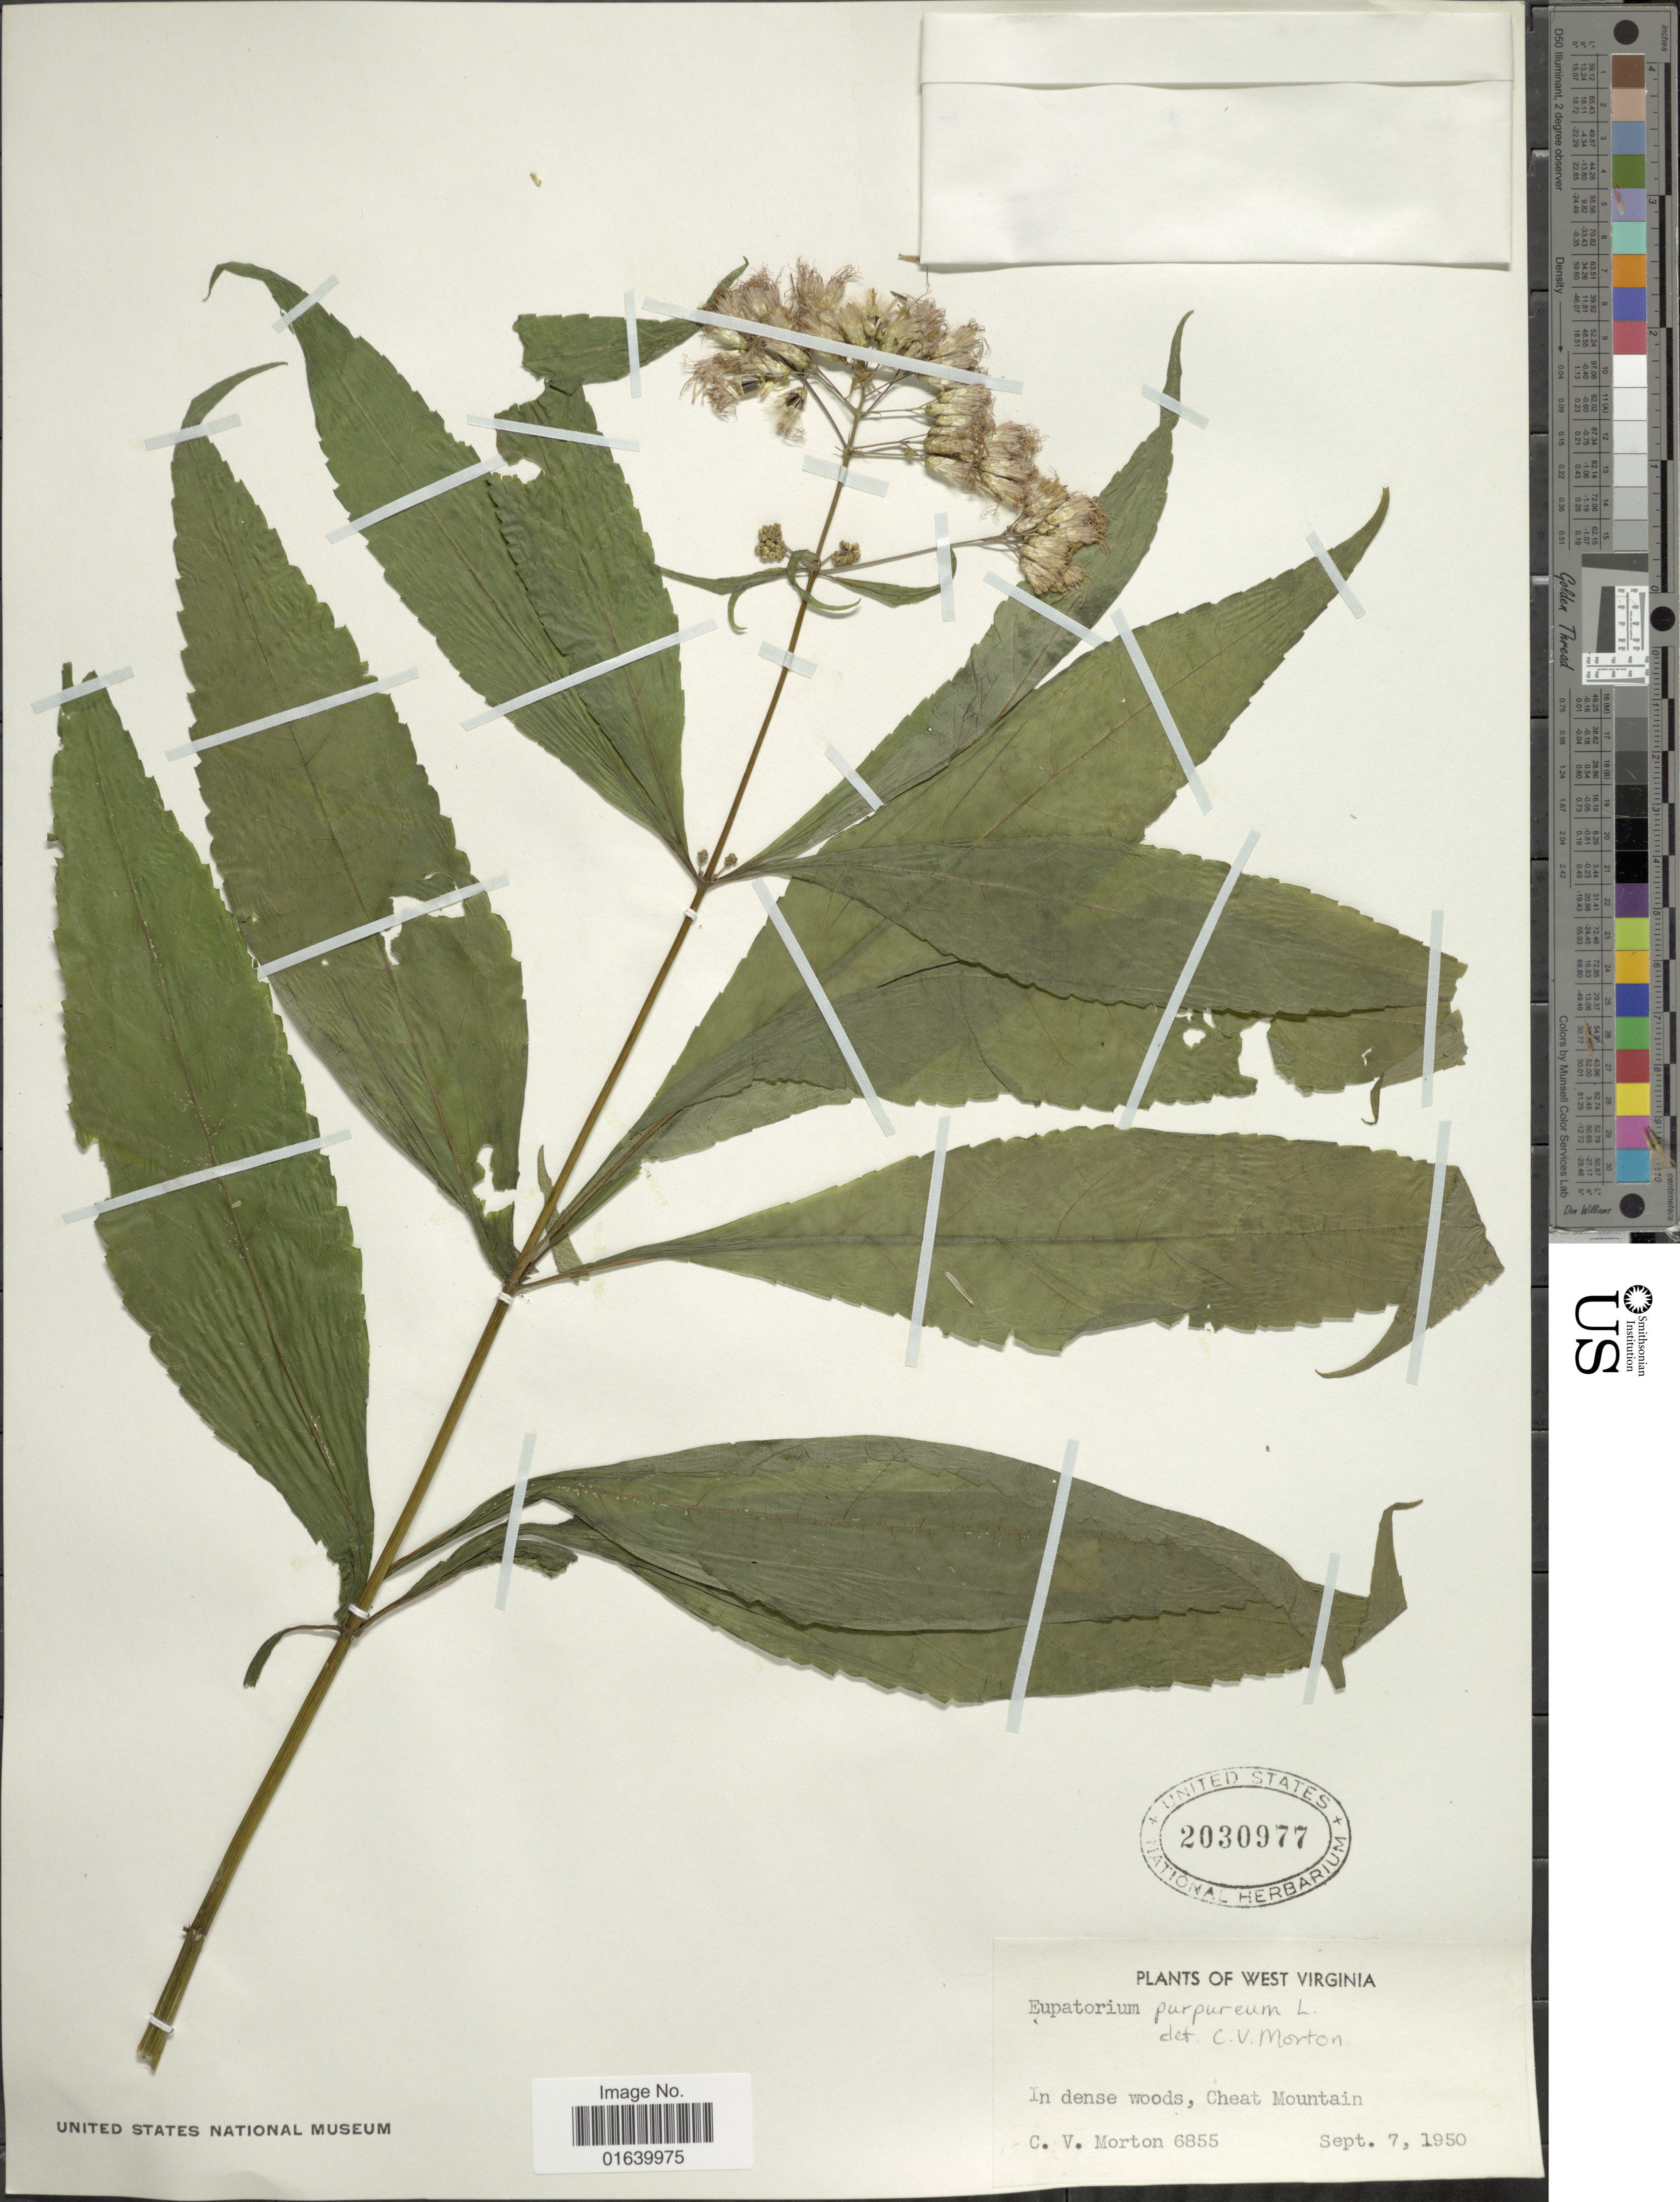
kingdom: Plantae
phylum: Tracheophyta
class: Magnoliopsida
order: Asterales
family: Asteraceae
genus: Eupatorium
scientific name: Eupatorium purpureum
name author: (L.) E.E. Lamont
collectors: C. V. Morton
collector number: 6855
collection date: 1950-09-07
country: United States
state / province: West Virginia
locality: West Virginia, Cheat Mountain.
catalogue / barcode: US 2030977